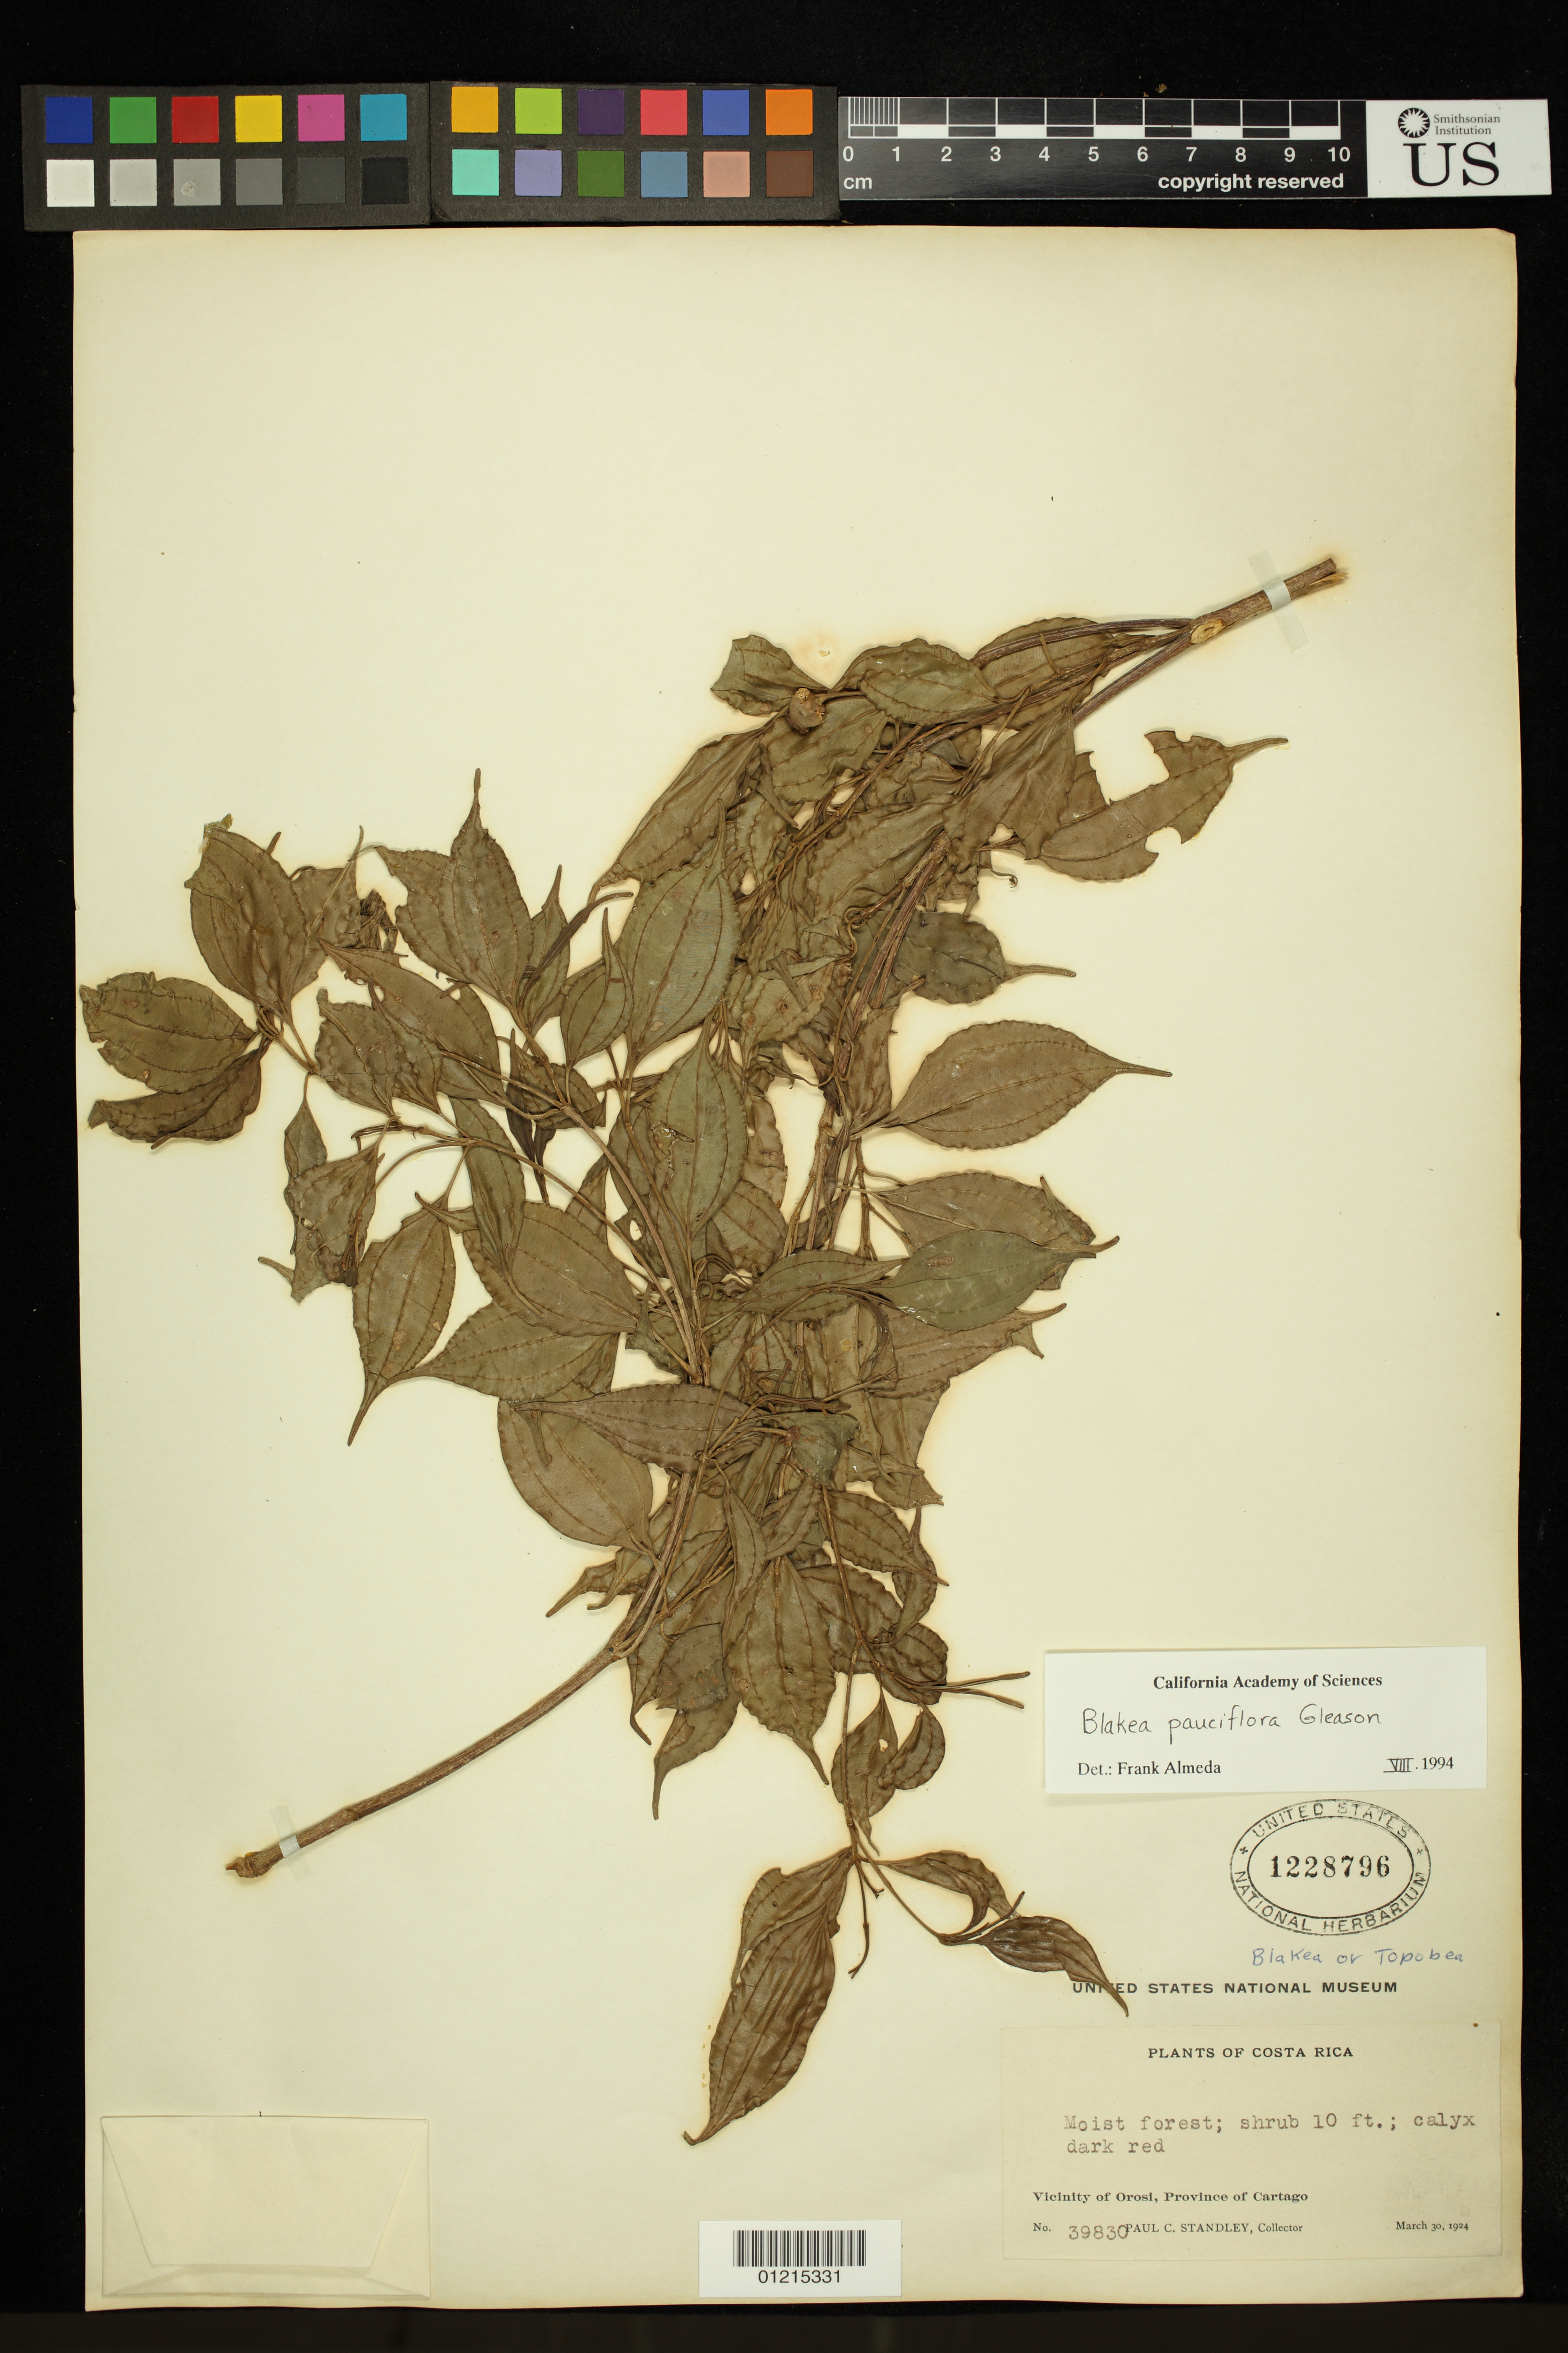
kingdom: Plantae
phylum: Tracheophyta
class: Magnoliopsida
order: Myrtales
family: Melastomataceae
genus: Blakea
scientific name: Blakea pauciflora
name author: Gleason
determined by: Almeda, F.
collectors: P. C. Standley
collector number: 39830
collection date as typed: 30 Mar 1924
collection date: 1924-03-30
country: Costa Rica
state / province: Cartago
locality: Vicinity of Orosi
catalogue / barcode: US 1228796